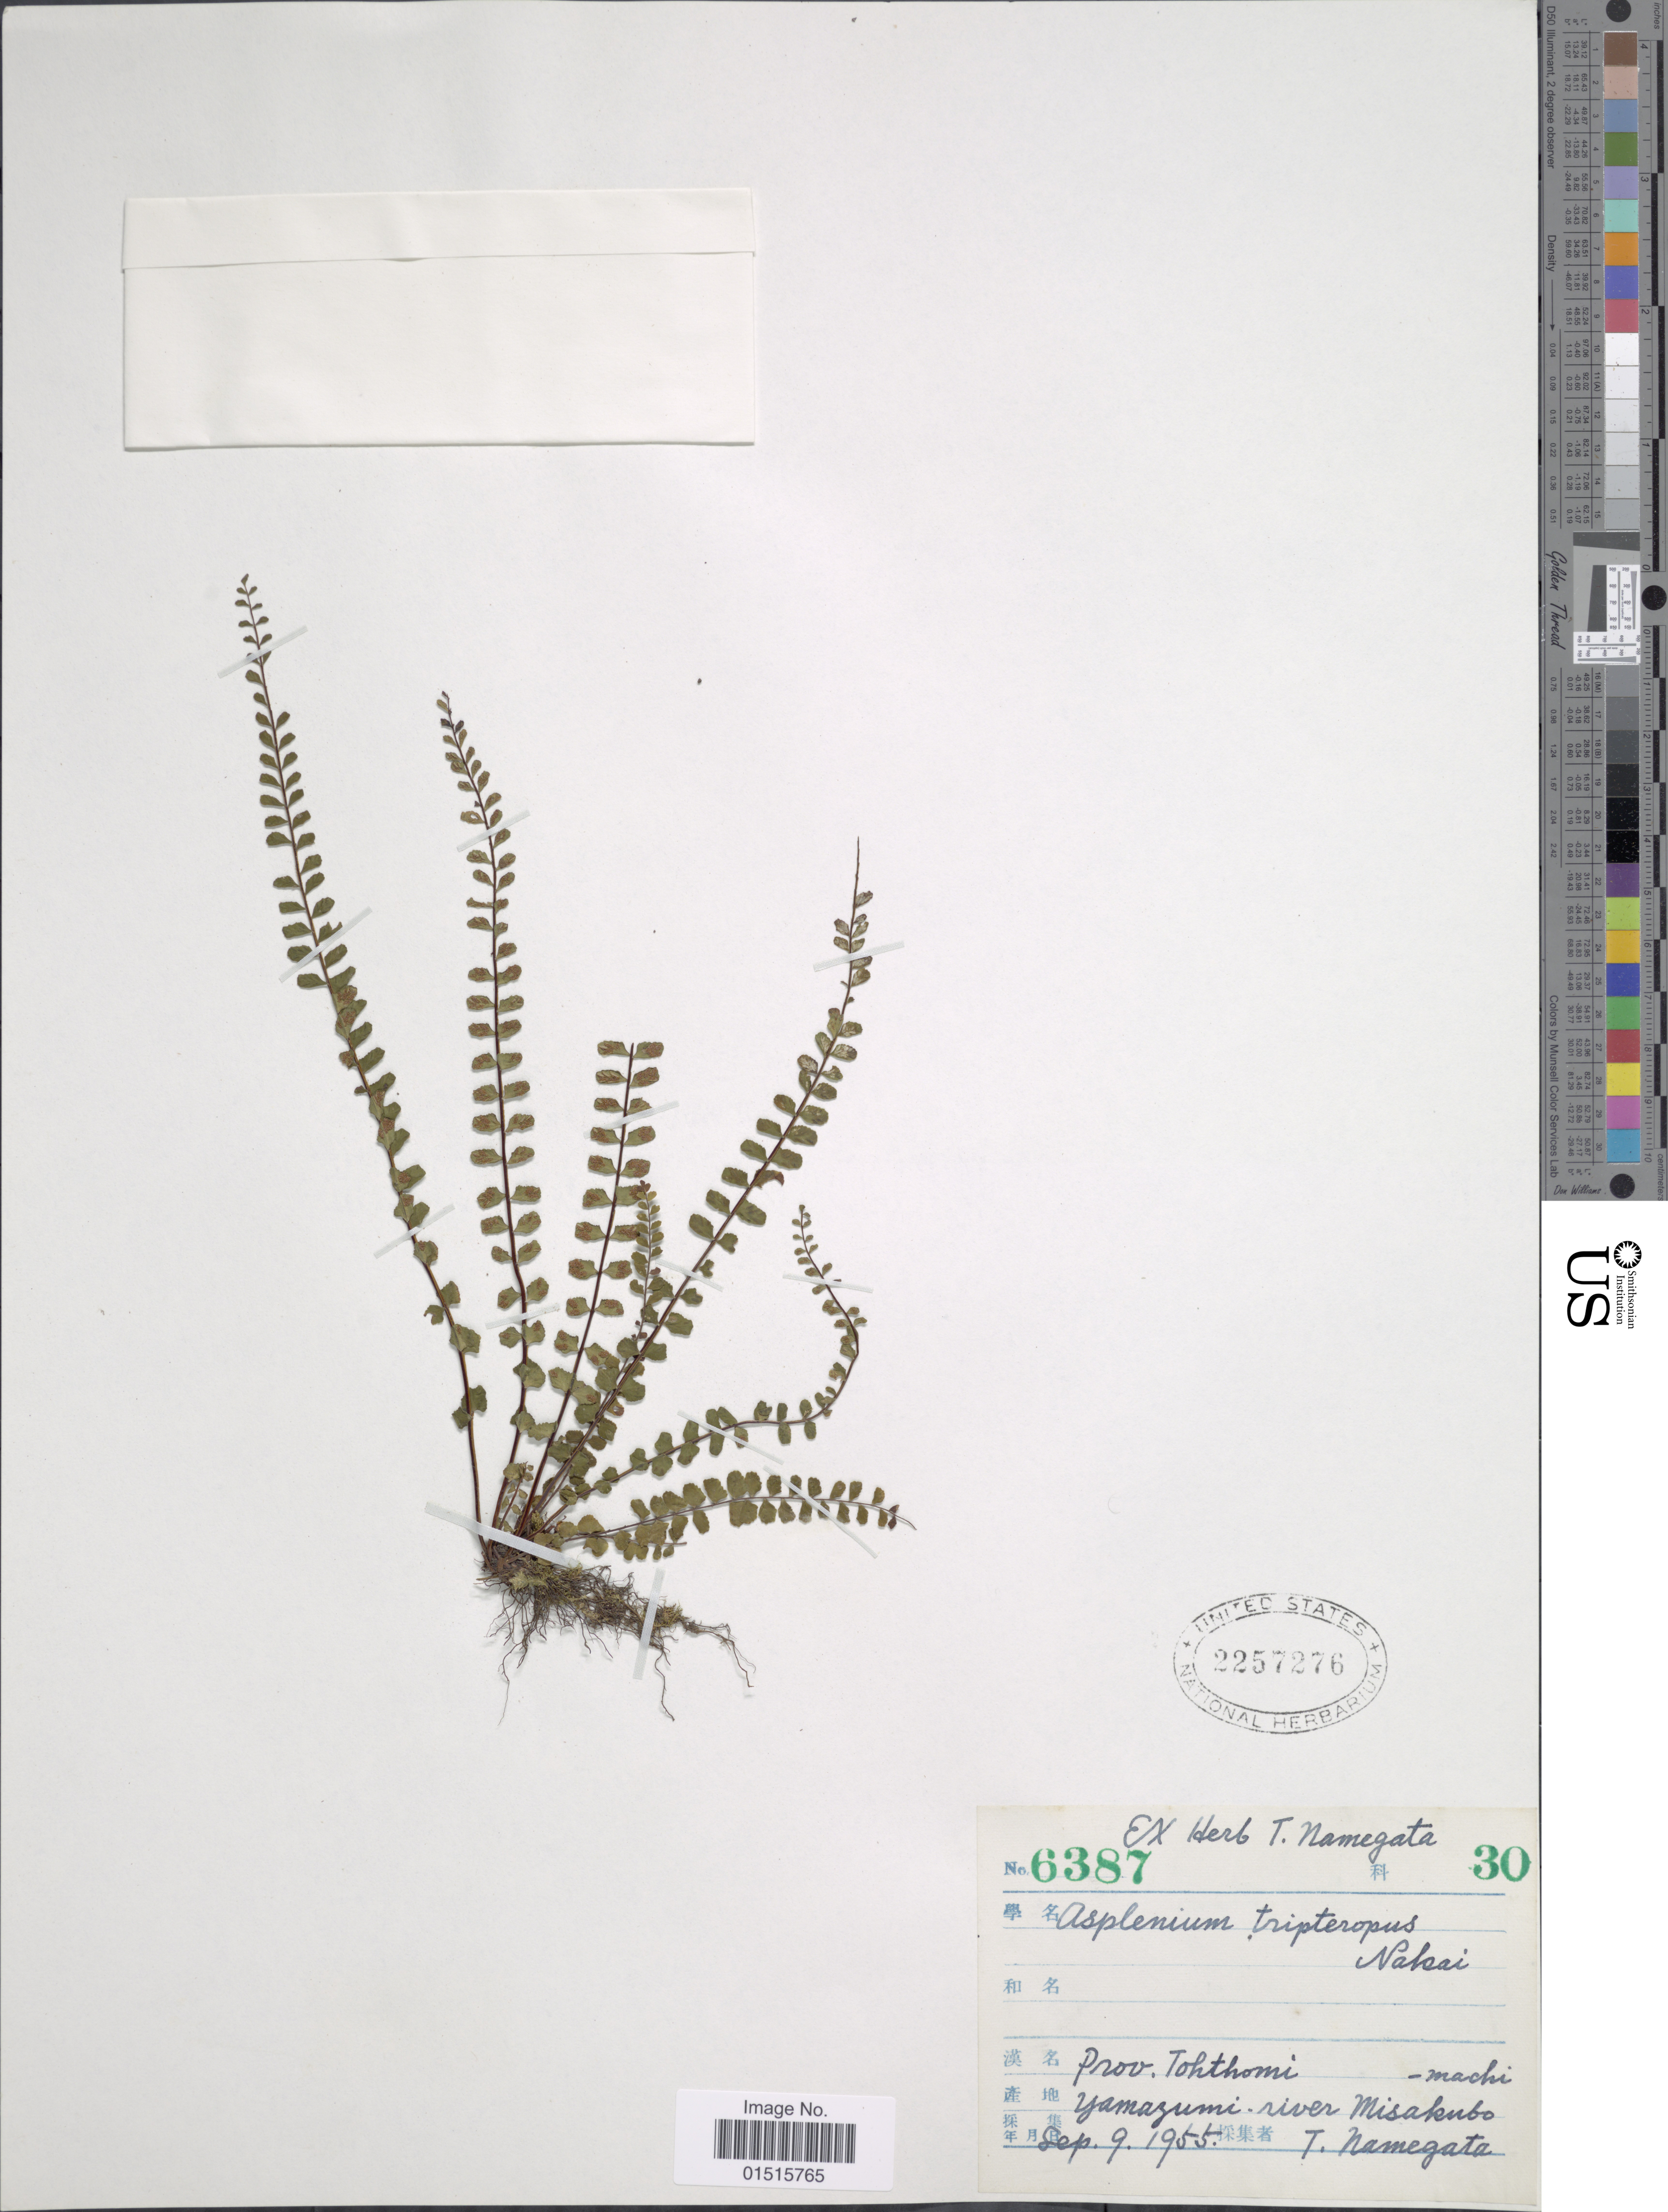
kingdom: Plantae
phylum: Tracheophyta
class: Polypodiopsida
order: Polypodiales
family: Aspleniaceae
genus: Asplenium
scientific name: Asplenium tripteropus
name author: K.M. Nakai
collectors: T. Namegata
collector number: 6387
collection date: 1955-09-09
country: Japan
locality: Prov. Tohthomi, Yamazumi river Misakubo-machi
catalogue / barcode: US 2257276